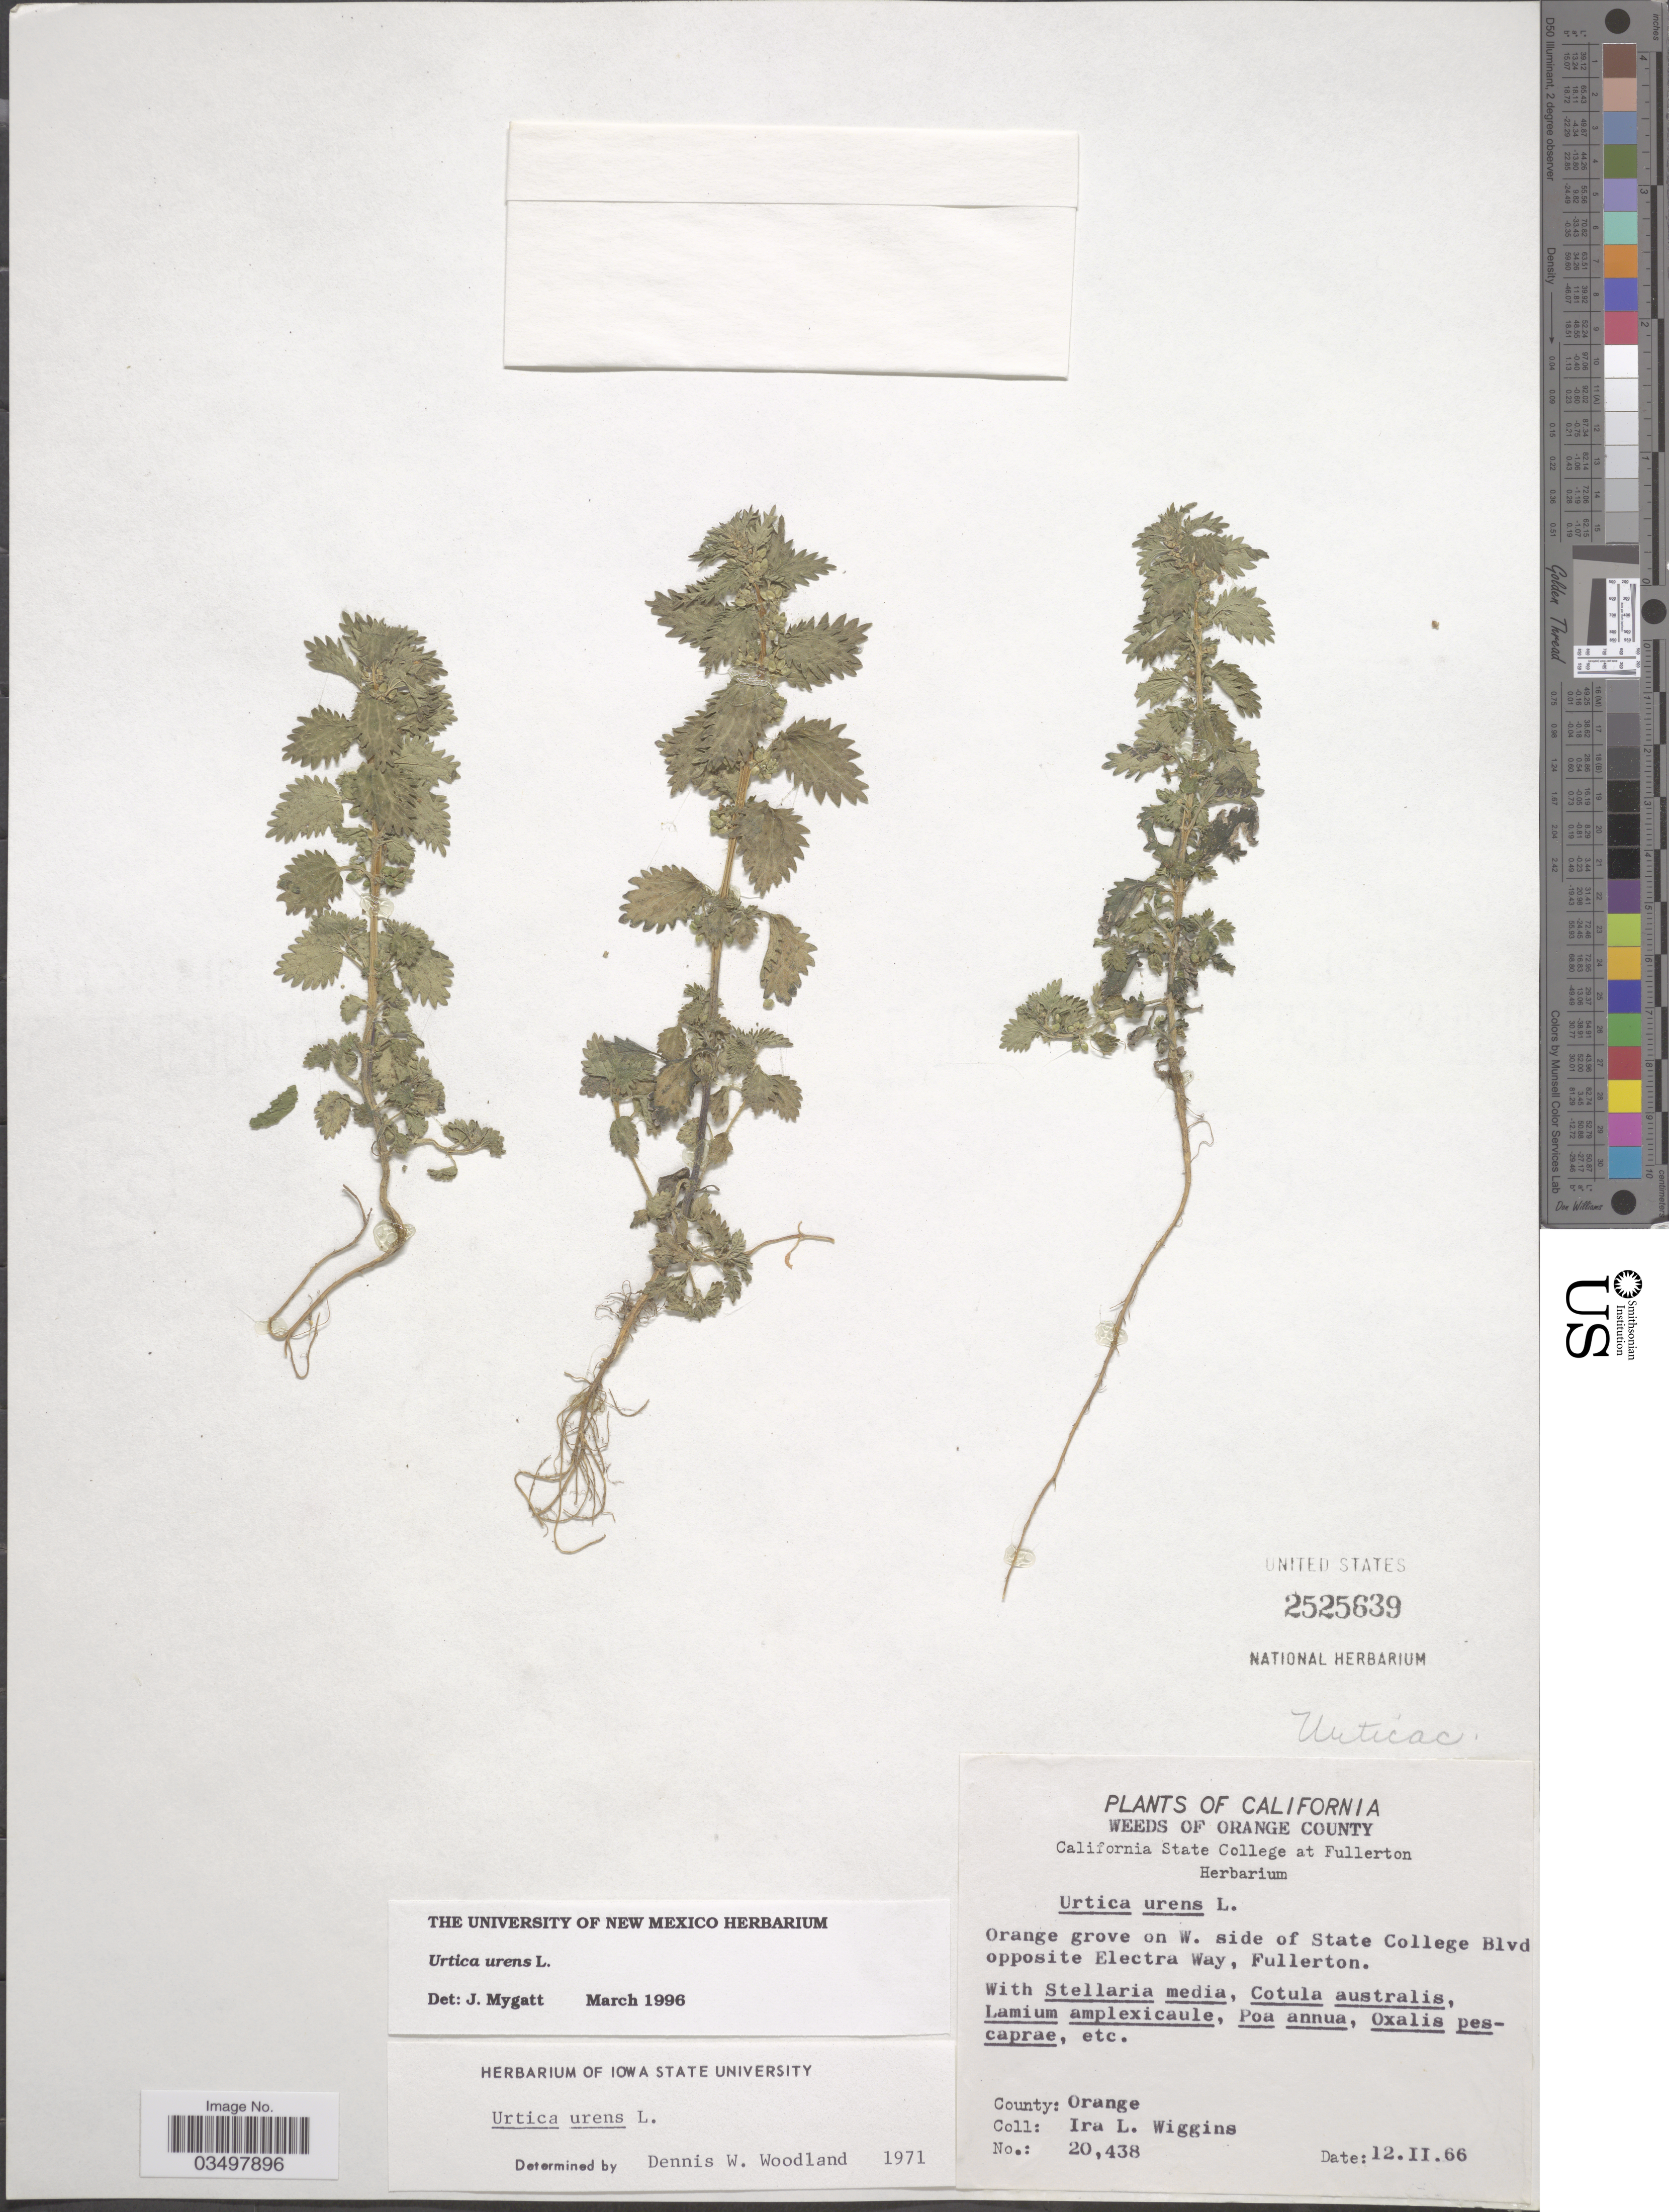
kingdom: Plantae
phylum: Tracheophyta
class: Magnoliopsida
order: Rosales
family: Urticaceae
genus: Urtica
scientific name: Urtica urens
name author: L.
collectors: I. L. Wiggins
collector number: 20438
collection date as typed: Transcribed d/m/y: 12/11/66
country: United States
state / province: California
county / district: Orange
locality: Orange County. Orange grove on W. side of State College Blvd opposite Electra Way, Fullerton.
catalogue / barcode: US 2525639